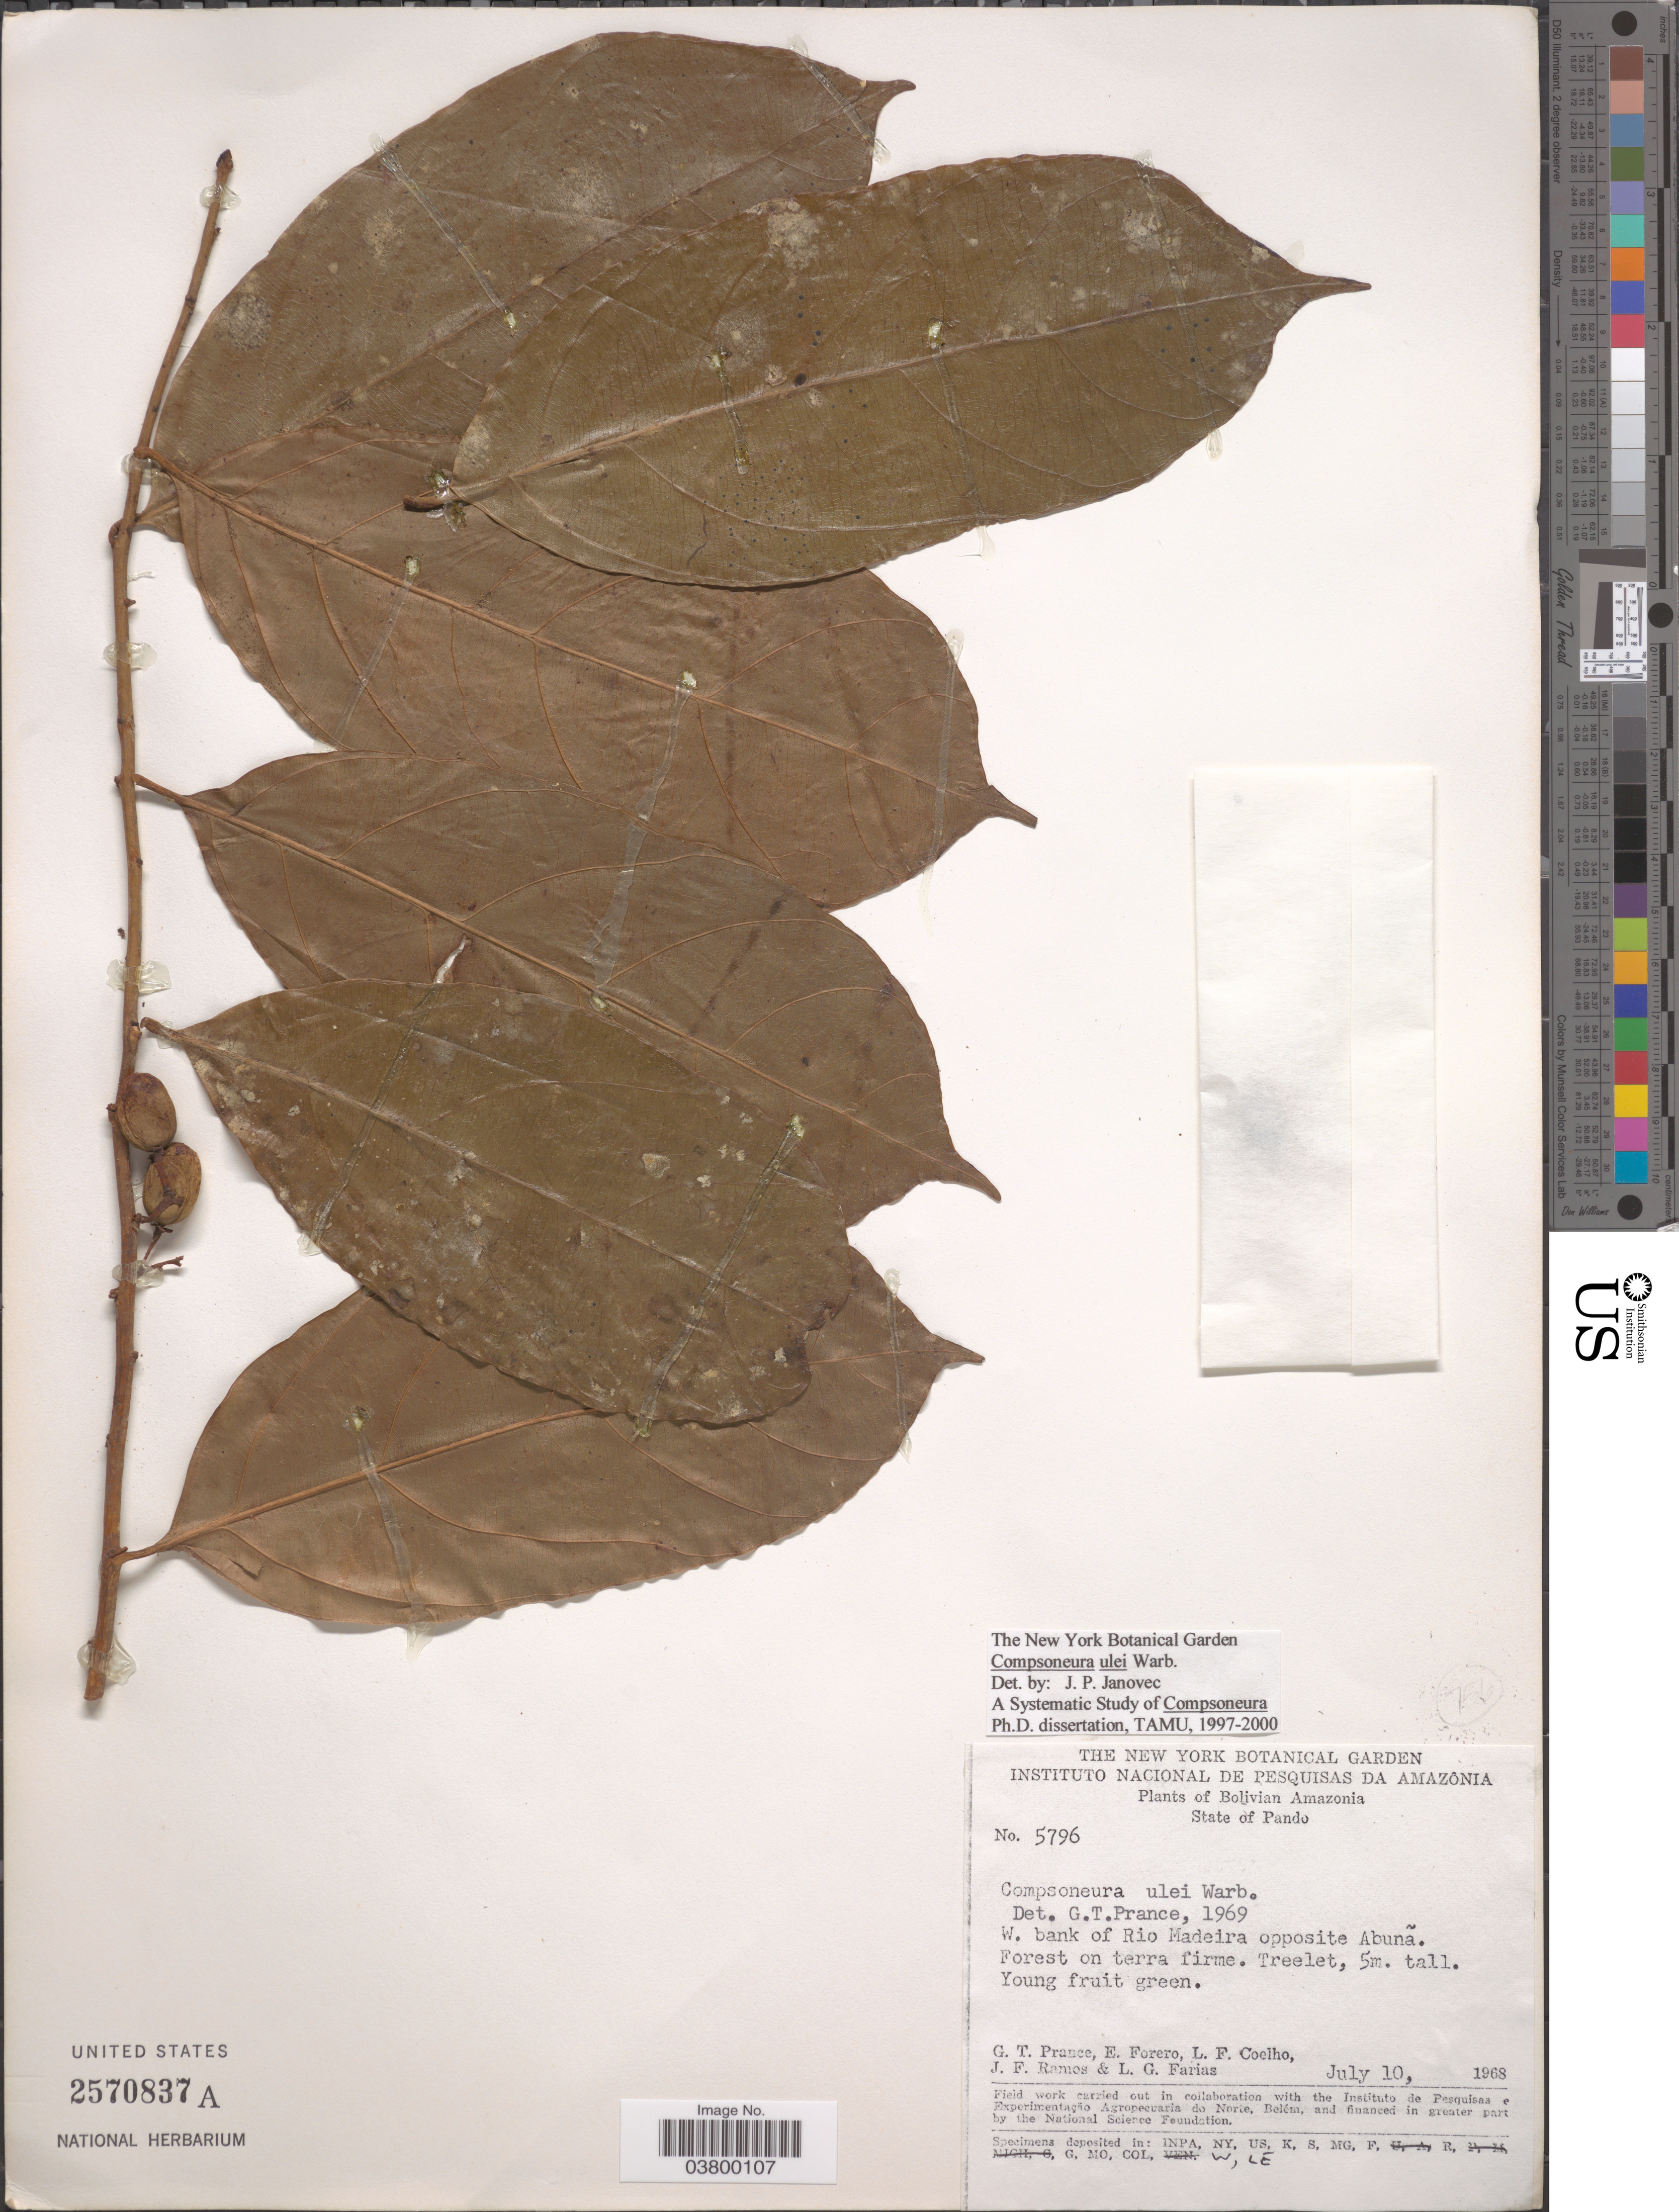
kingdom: Plantae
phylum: Tracheophyta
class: Magnoliopsida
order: Magnoliales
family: Myristicaceae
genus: Compsoneura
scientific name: Compsoneura sprucei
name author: (A. DC.) Warb.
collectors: G. T. Prance, E. Forero, L. F. Coelho, J. F. Ramos & L. G. Farias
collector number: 5796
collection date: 1968-07-10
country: Bolivia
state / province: Pando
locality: Bolivian Amazonia. W. bank of Rio Madeira opposite Abunã.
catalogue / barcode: US 2570837A